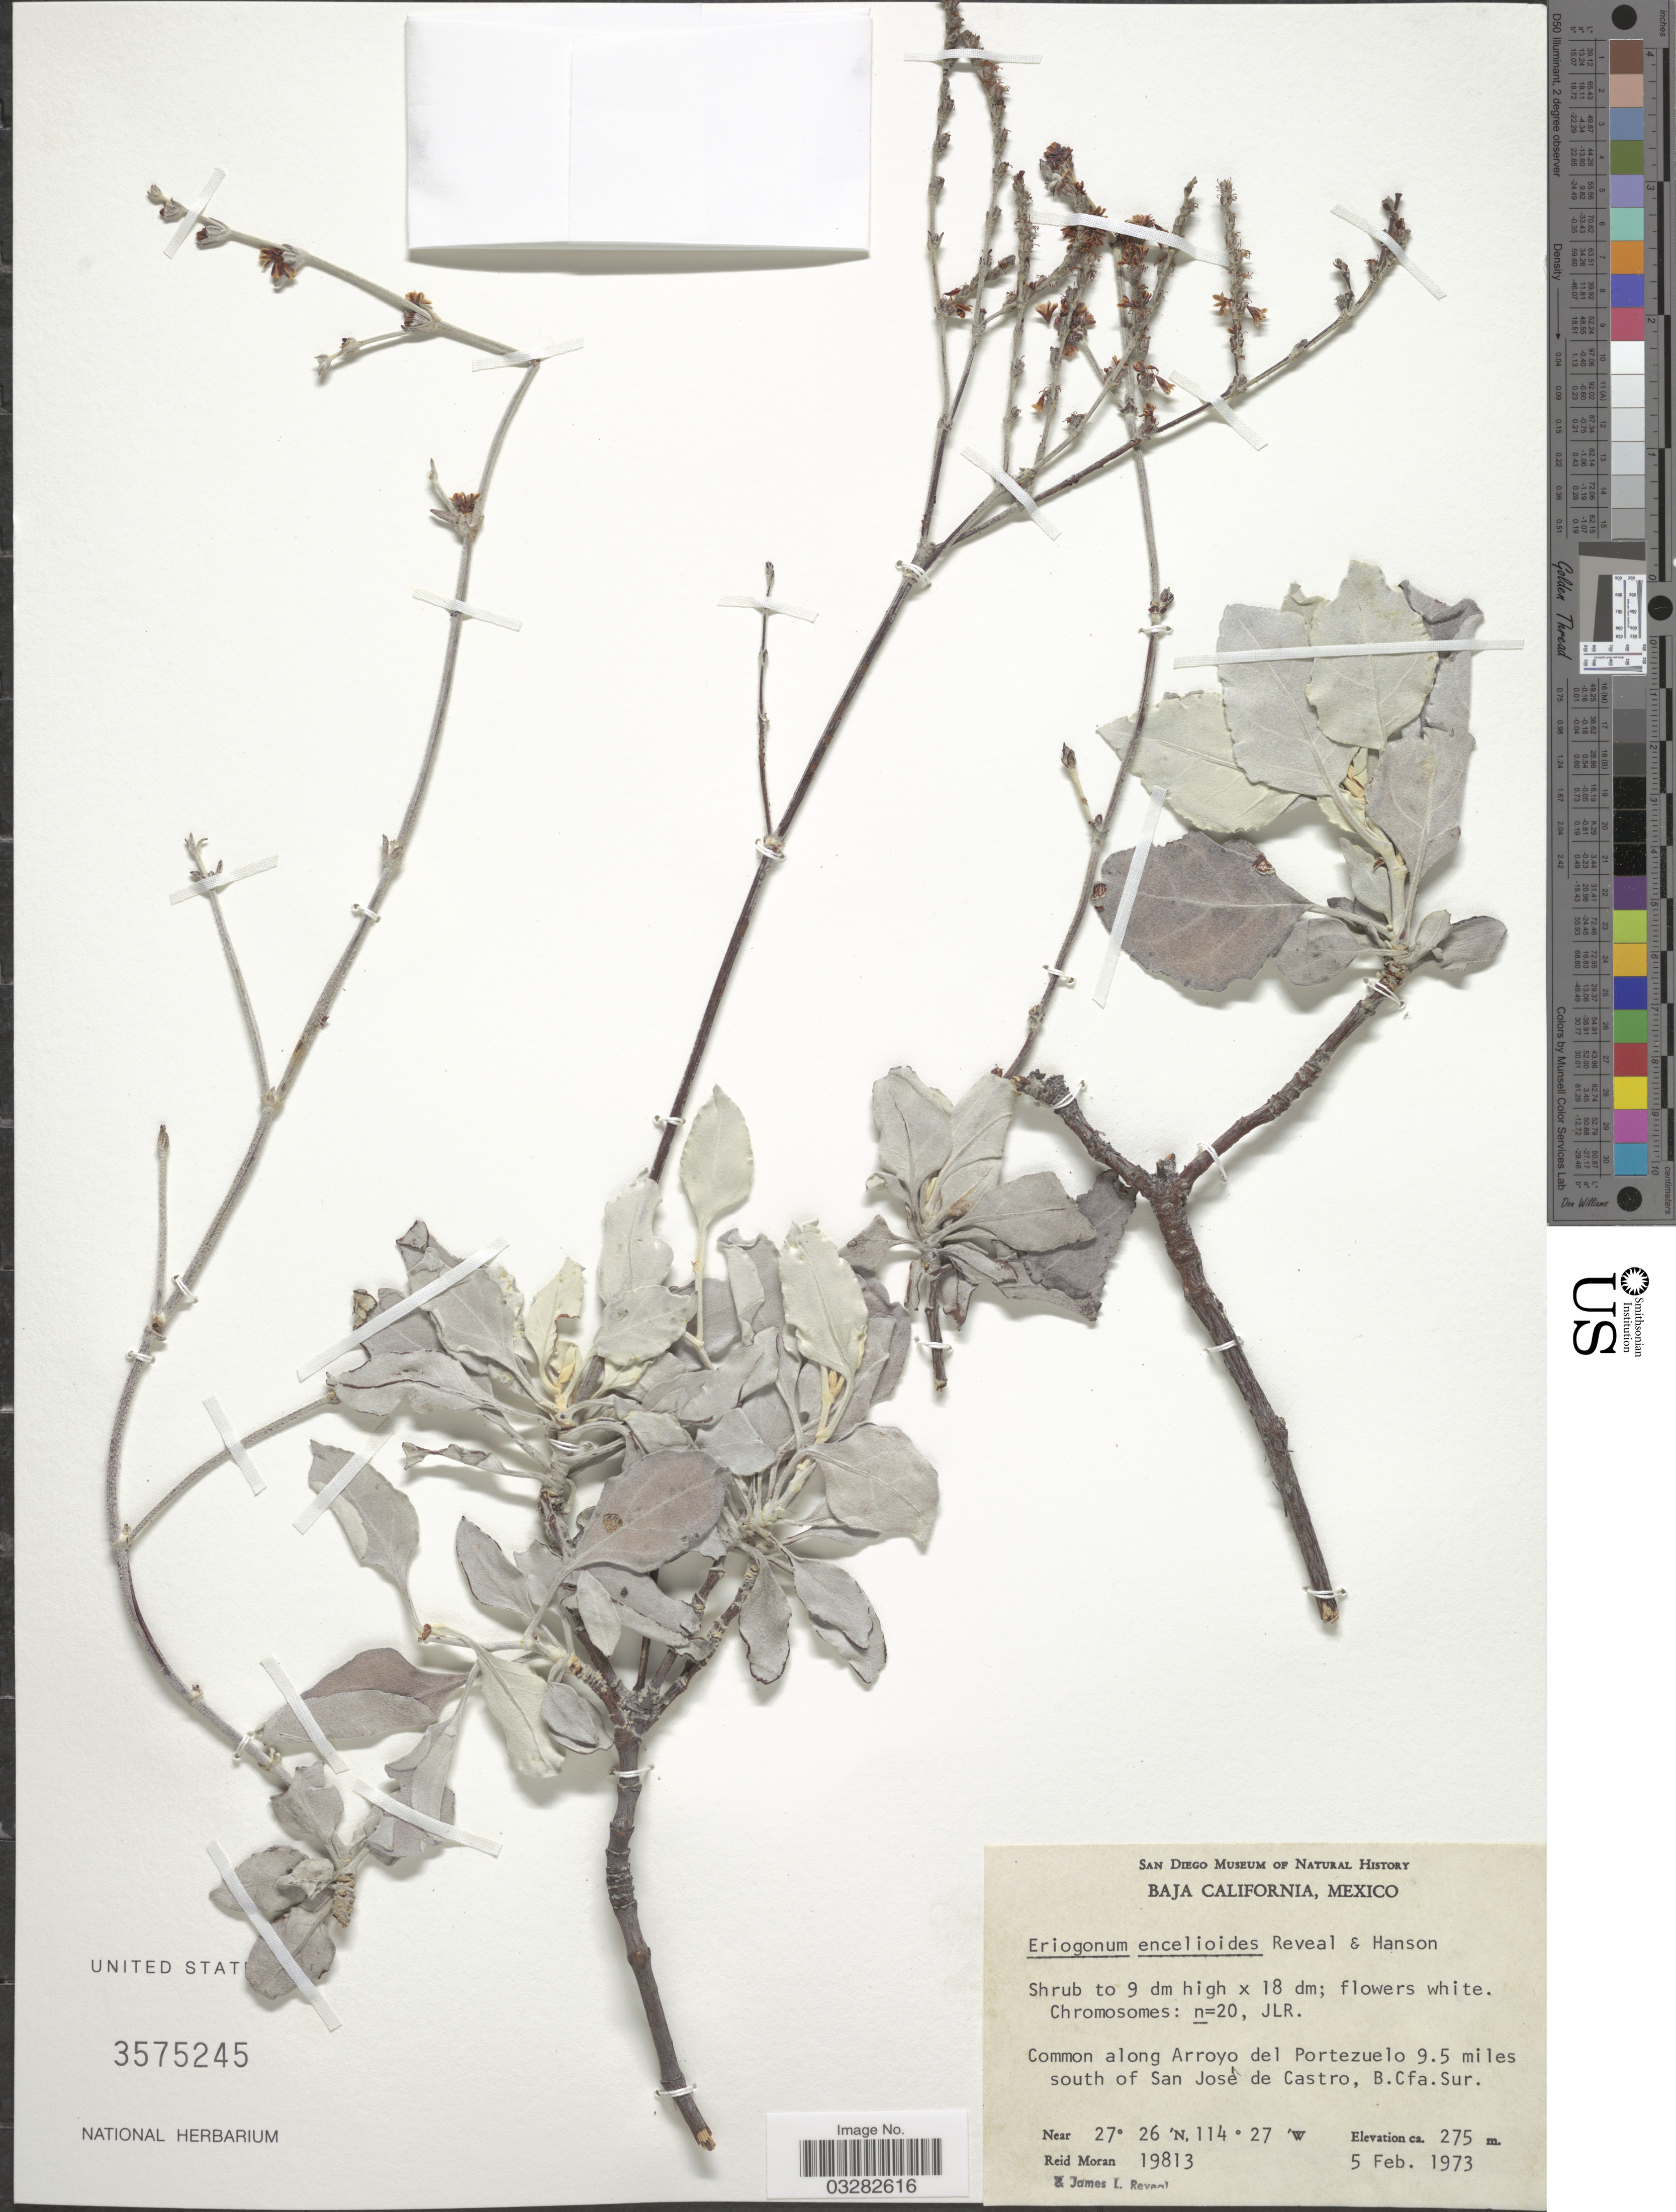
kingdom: Plantae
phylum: Tracheophyta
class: Magnoliopsida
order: Caryophyllales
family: Polygonaceae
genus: Eriogonum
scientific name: Eriogonum encelioides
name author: Reveal & Hanson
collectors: R. Moran & J. L. Reveal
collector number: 19813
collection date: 1973-02-05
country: Mexico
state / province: Baja California Sur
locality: Common along Arroyo del Portezuelo 9.5 miles south of San José de Castro. Baja California.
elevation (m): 275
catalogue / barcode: US 3575245